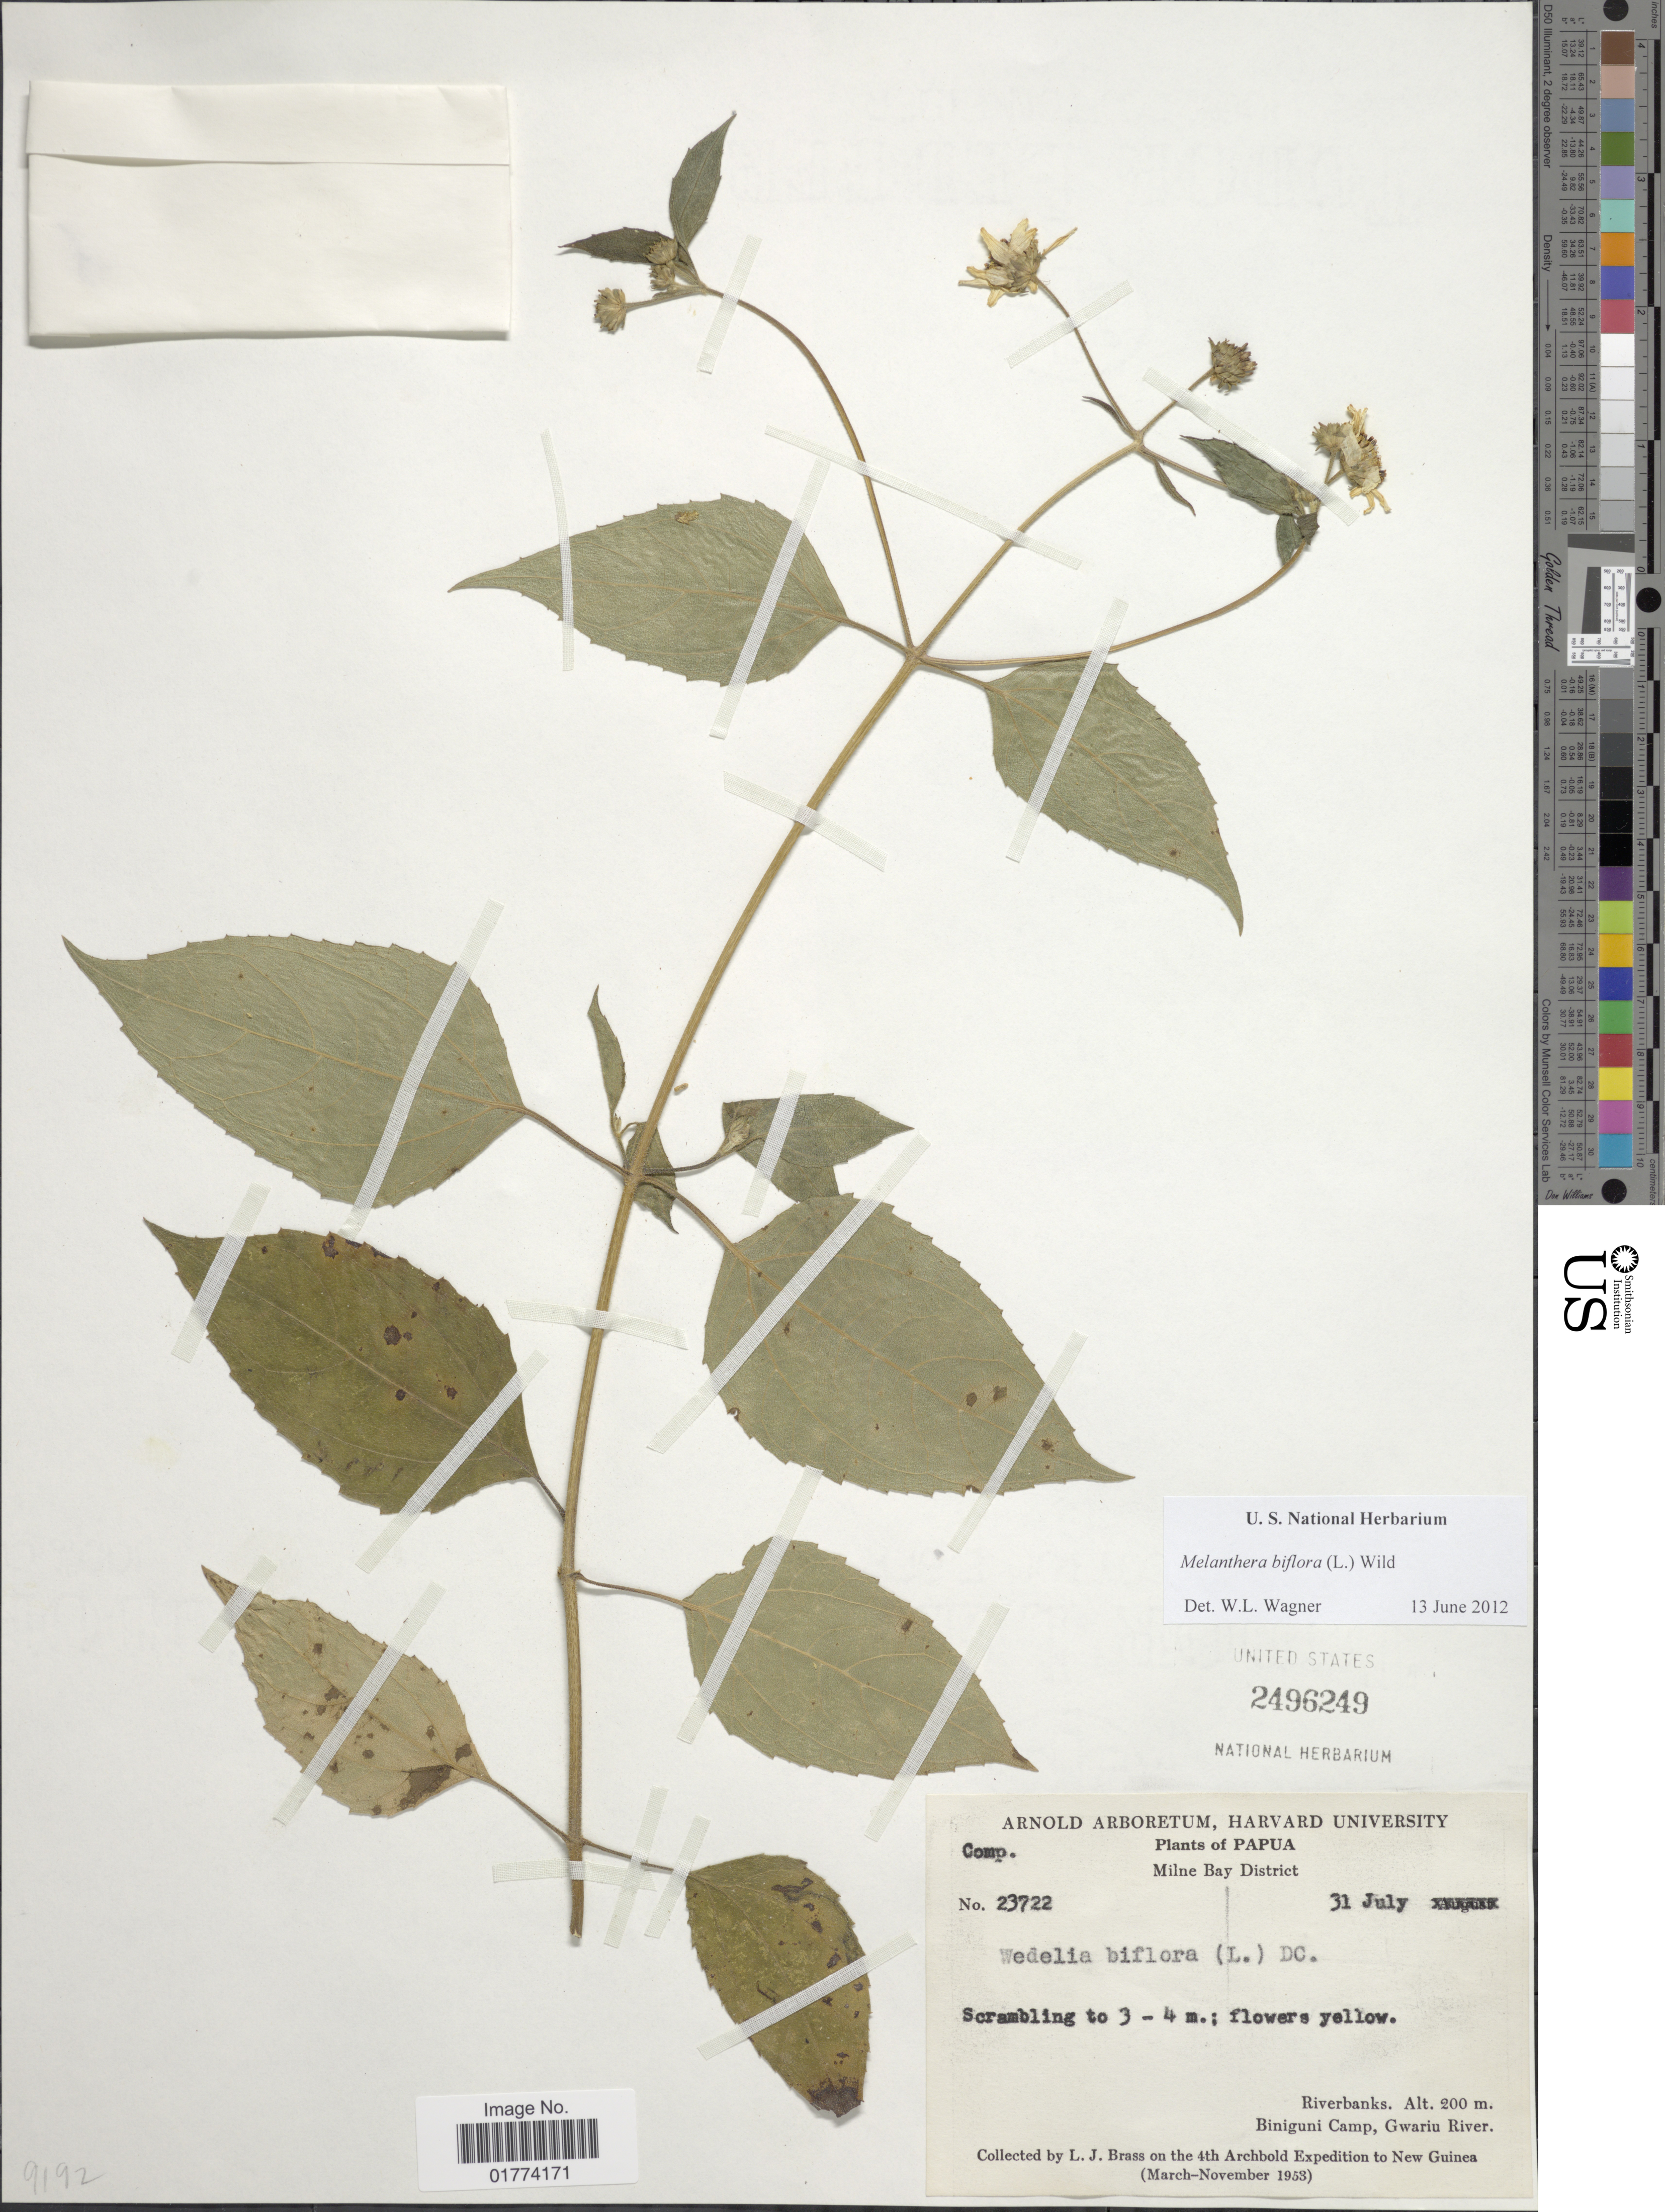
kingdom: Plantae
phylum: Tracheophyta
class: Magnoliopsida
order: Asterales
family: Asteraceae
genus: Wollastonia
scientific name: Wollastonia biflora var. biflora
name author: (L.) DC.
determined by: Wagner, W. L., (BOT), Smithsonian Institution - National Museum of Natural History (UNITED STATES)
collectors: L. J. Brass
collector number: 23722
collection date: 1953-07-31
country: Papua New Guinea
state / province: Milne Bay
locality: Milne Bay District, Riverbanks, Biniguni Camp, Gwariu River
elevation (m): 200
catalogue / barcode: US 2496249